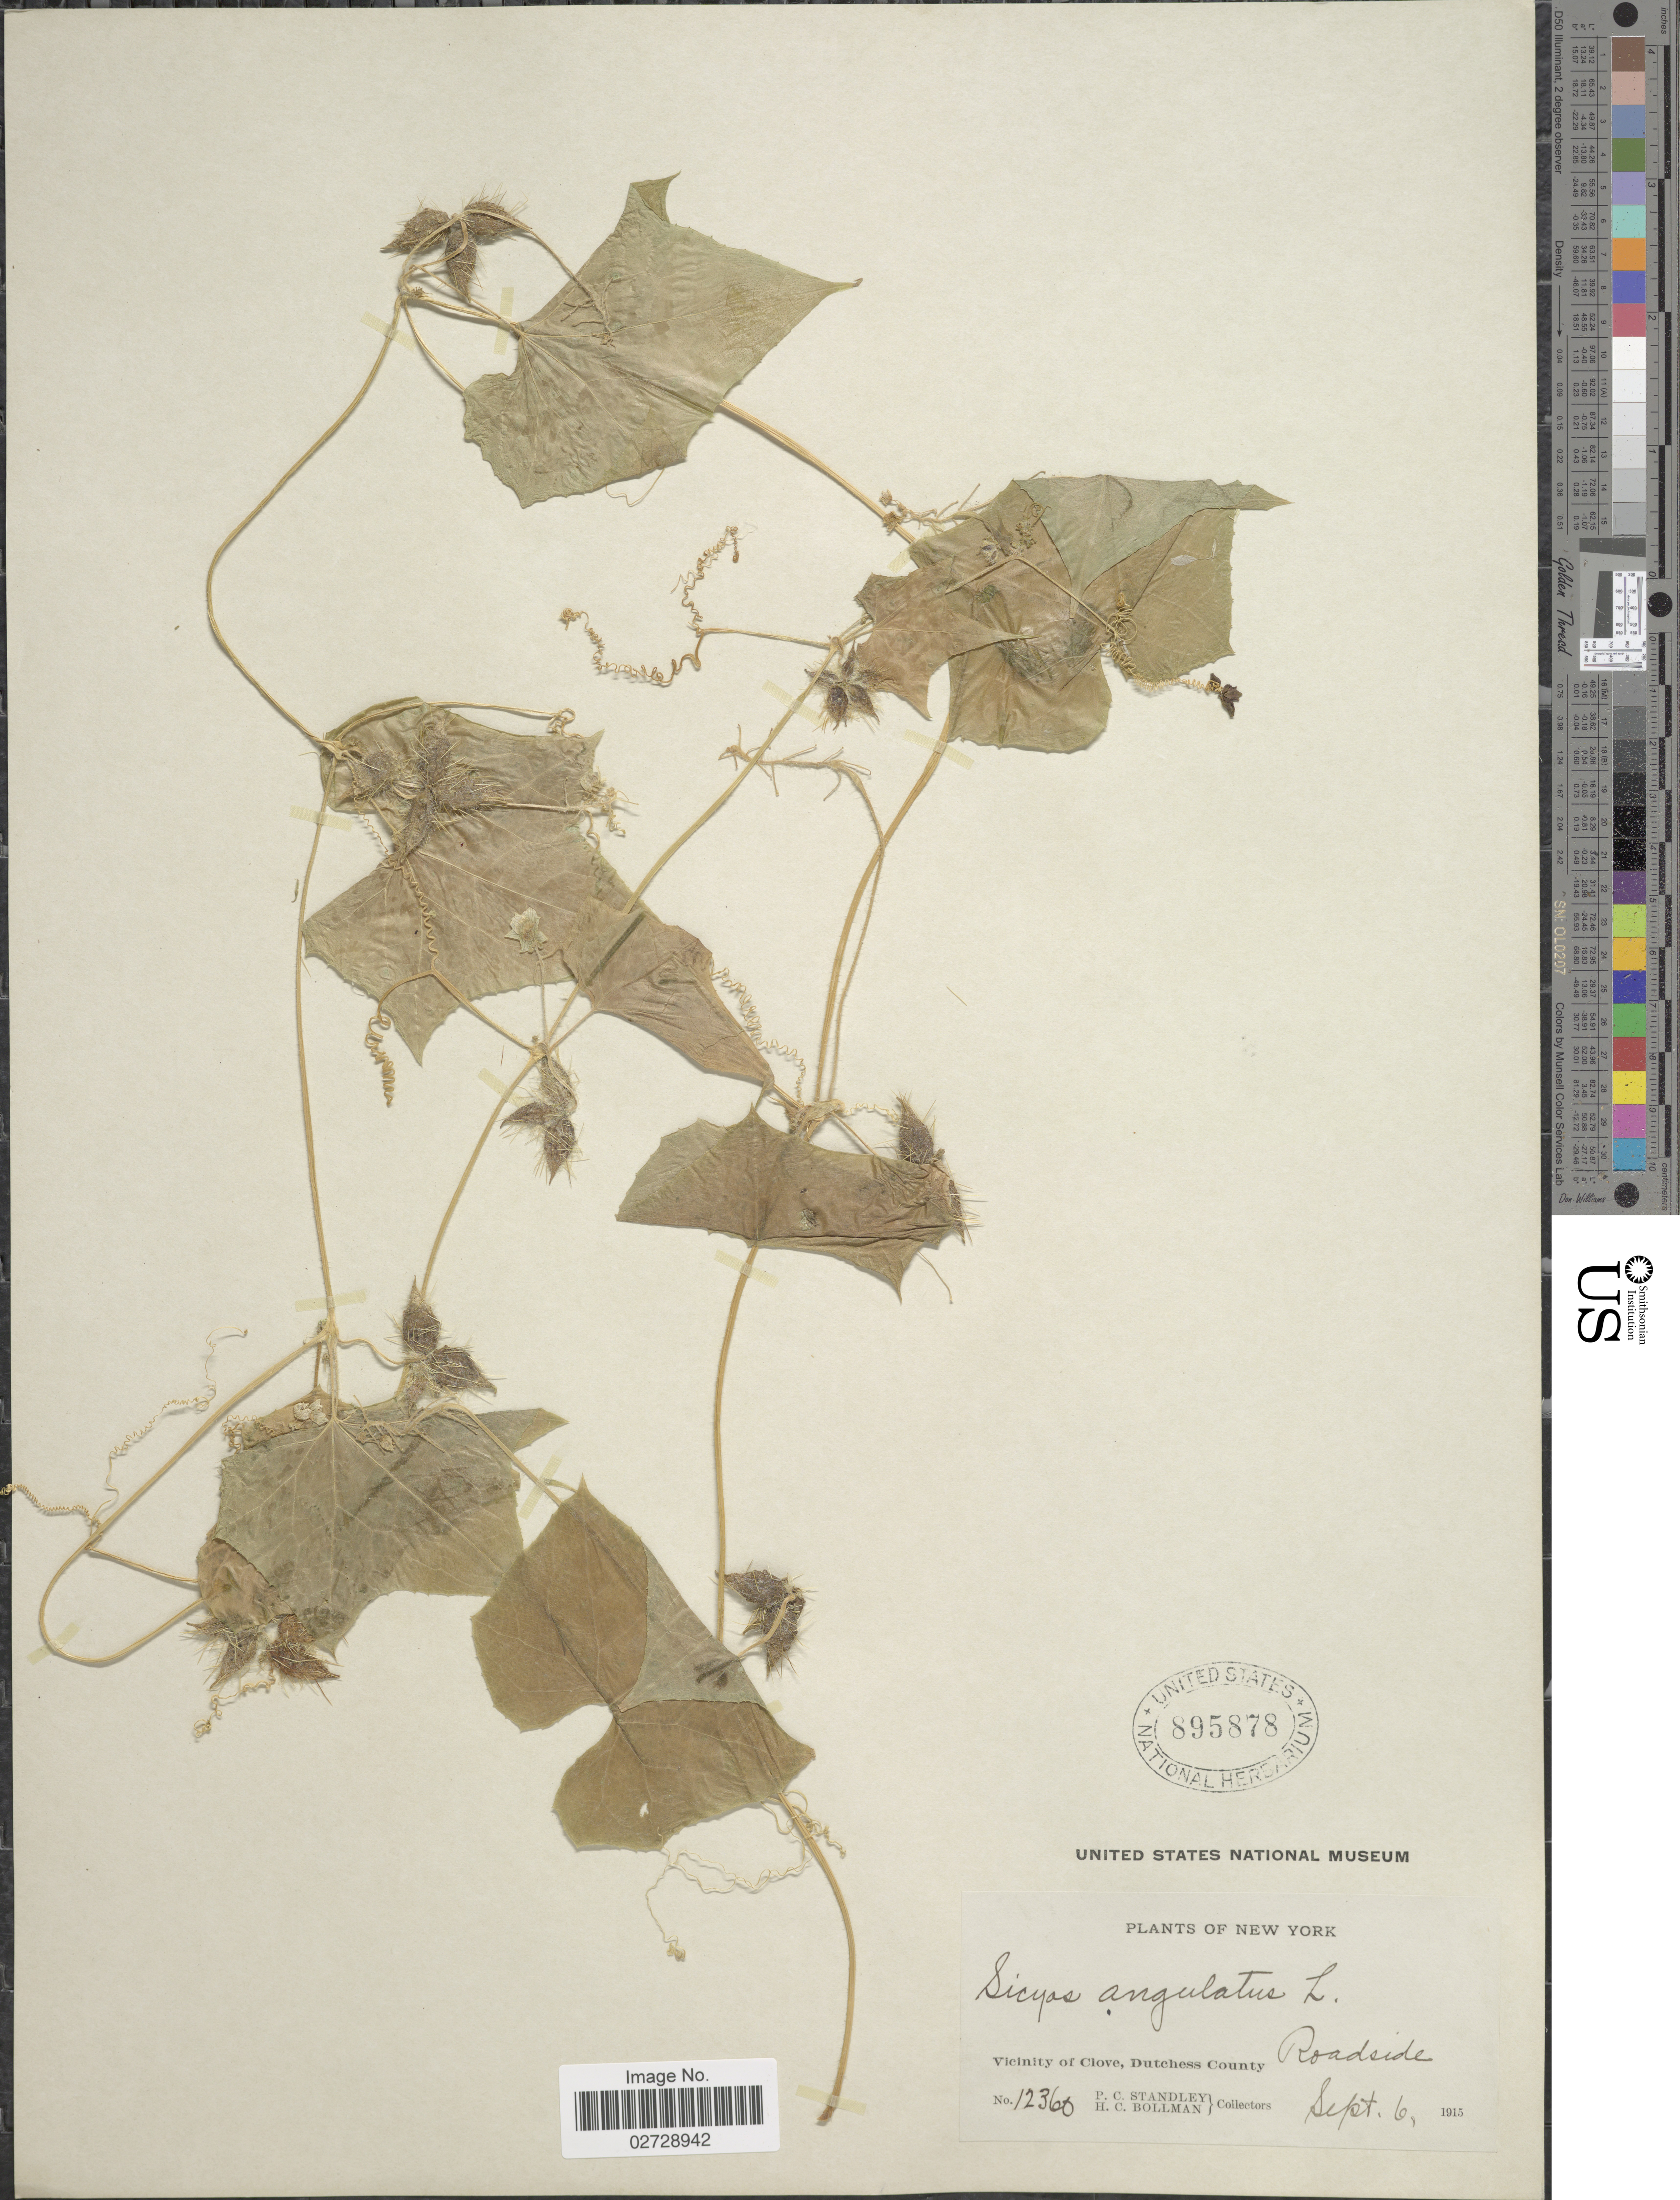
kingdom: Plantae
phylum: Tracheophyta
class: Magnoliopsida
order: Cucurbitales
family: Cucurbitaceae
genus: Sicyos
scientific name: Sicyos angulatus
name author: L.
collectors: P. C. Standley & H. C. Bollman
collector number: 12360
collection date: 1915-09-06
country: United States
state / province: New York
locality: Vicinity of Clove, Dutches County, Roadside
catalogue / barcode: US 895878